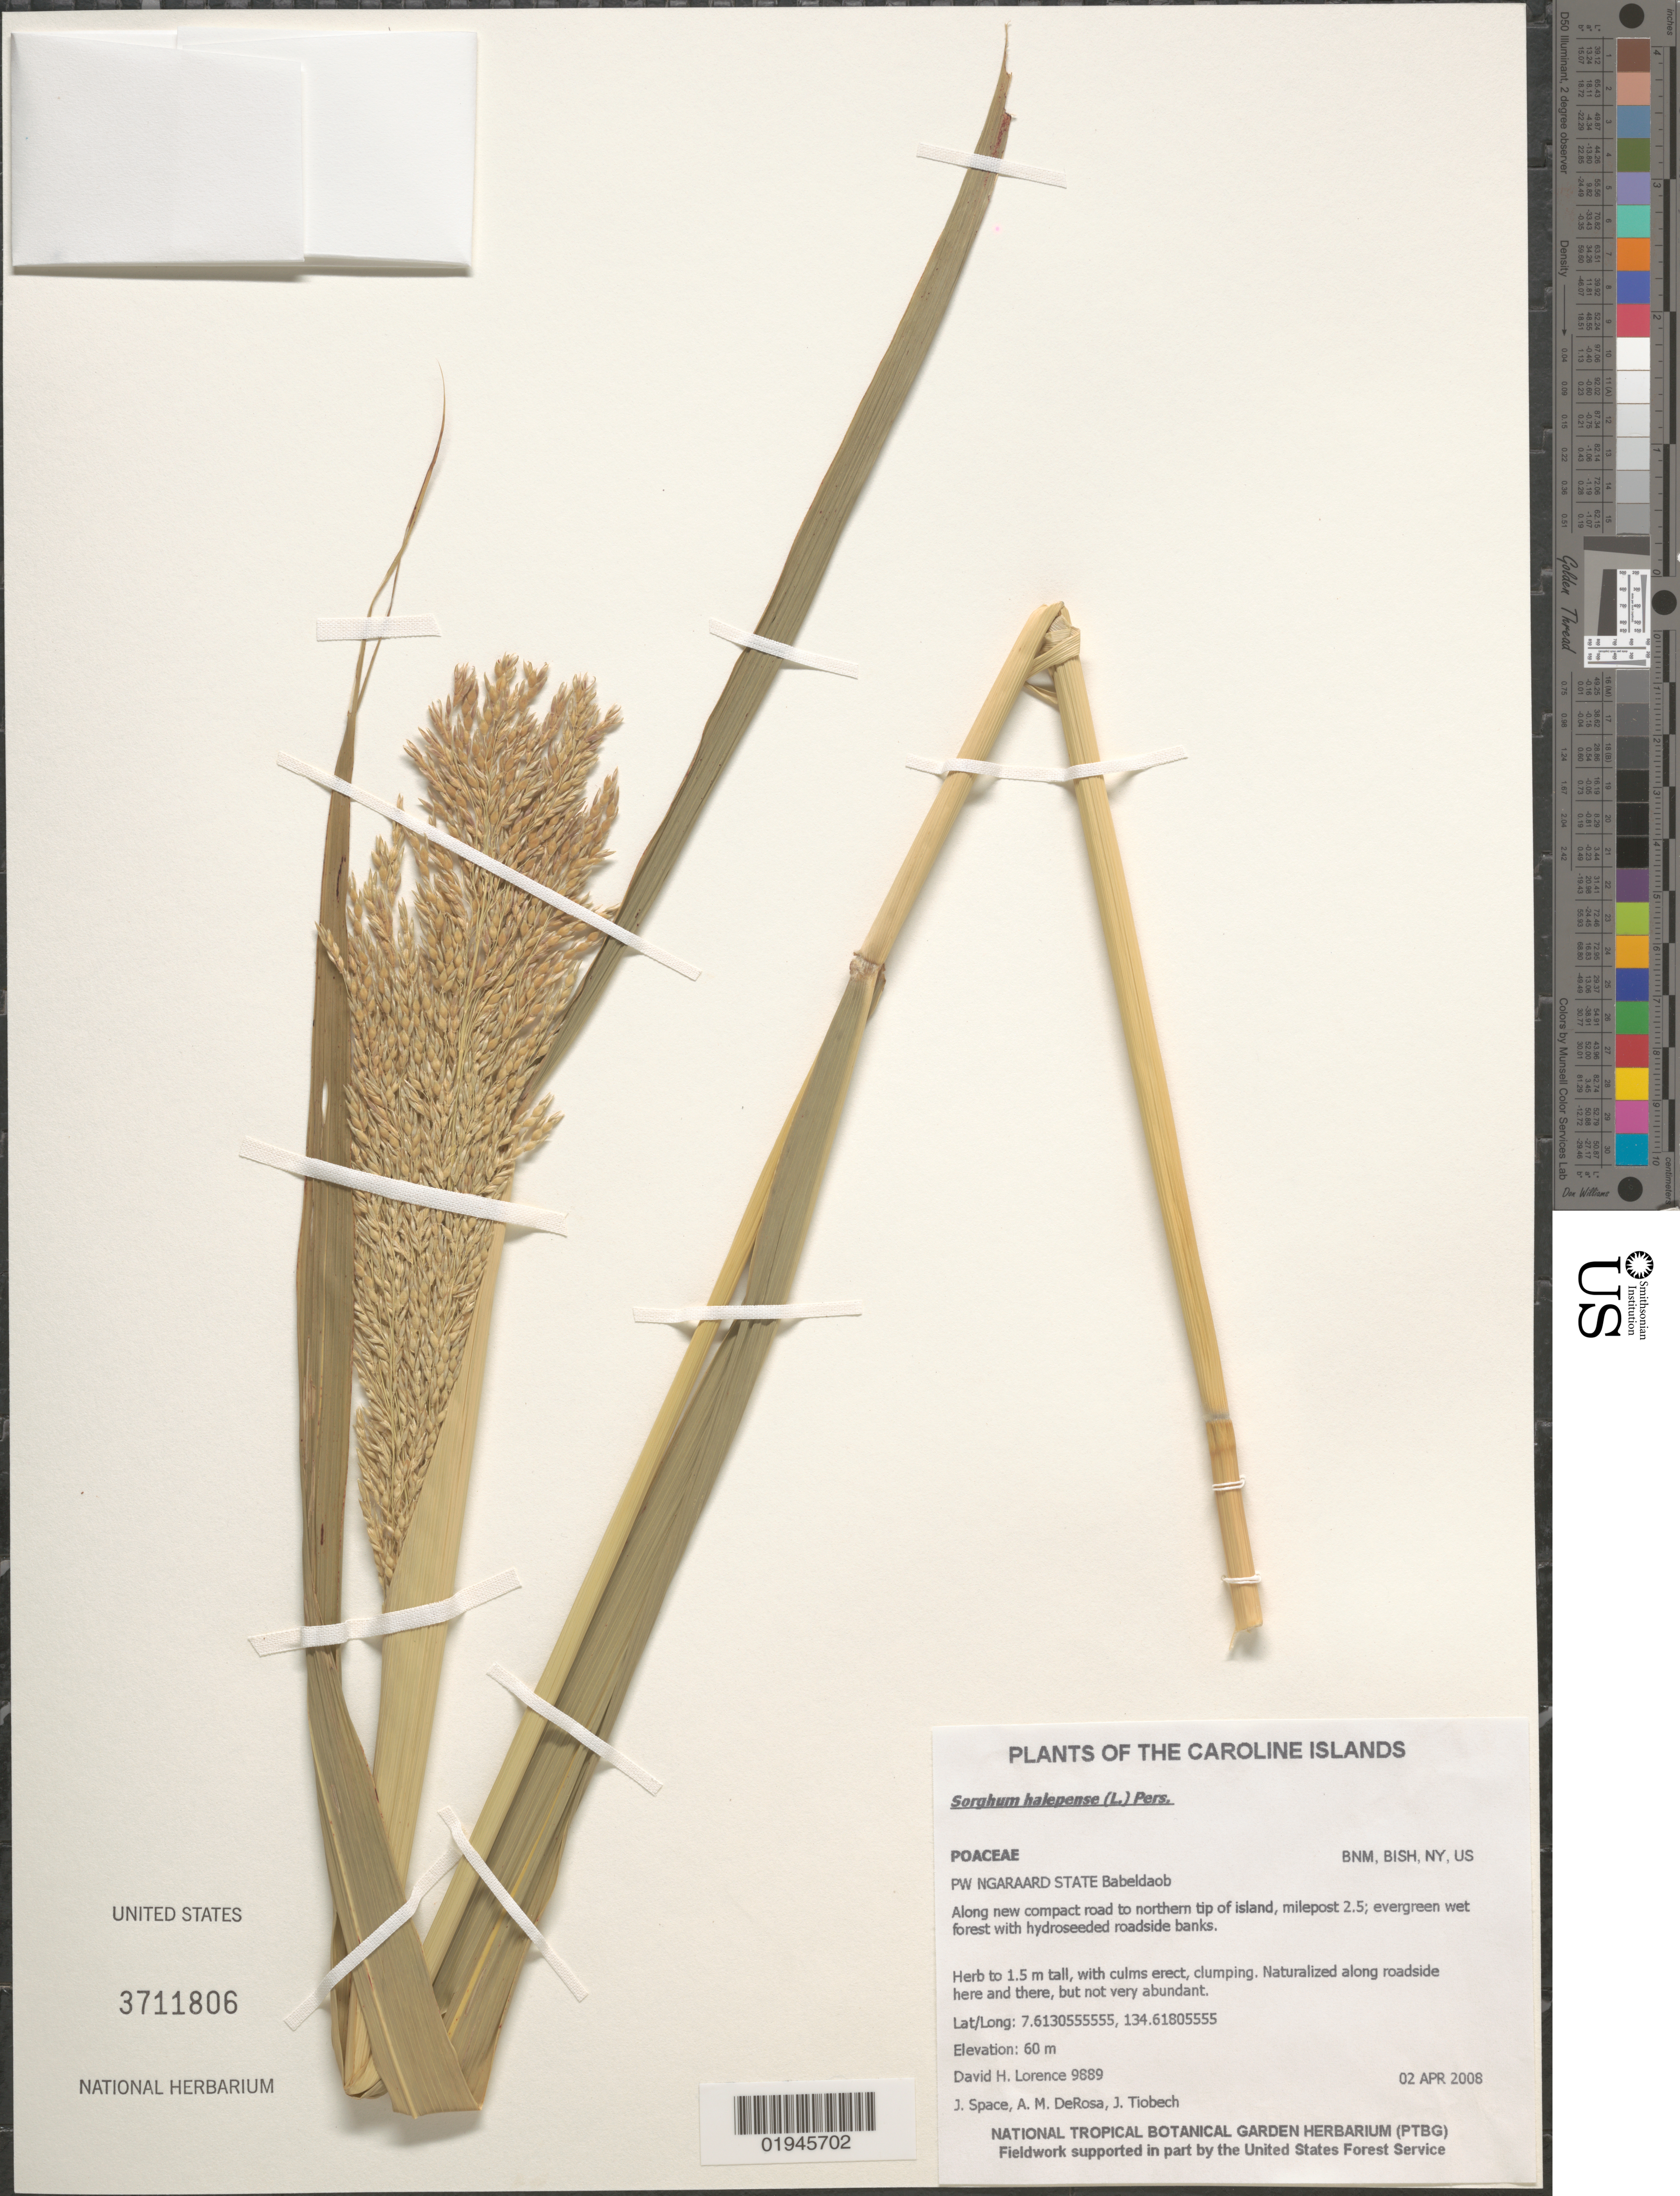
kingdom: Plantae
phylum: Tracheophyta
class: Liliopsida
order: Poales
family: Poaceae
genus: Sorghum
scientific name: Sorghum halepense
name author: (L.) Pers.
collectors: D. Lorence, J. Space, A. DeRosa & J. Tiobech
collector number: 9889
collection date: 2008-04-02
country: Palau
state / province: Ngarchelong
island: Babeldaob [Babelthuap]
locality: Along new compact road to northern tip of island, milepost 2.5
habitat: Evergreen wet forest with hydroseeded roadside banks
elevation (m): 60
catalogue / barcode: US 3711806